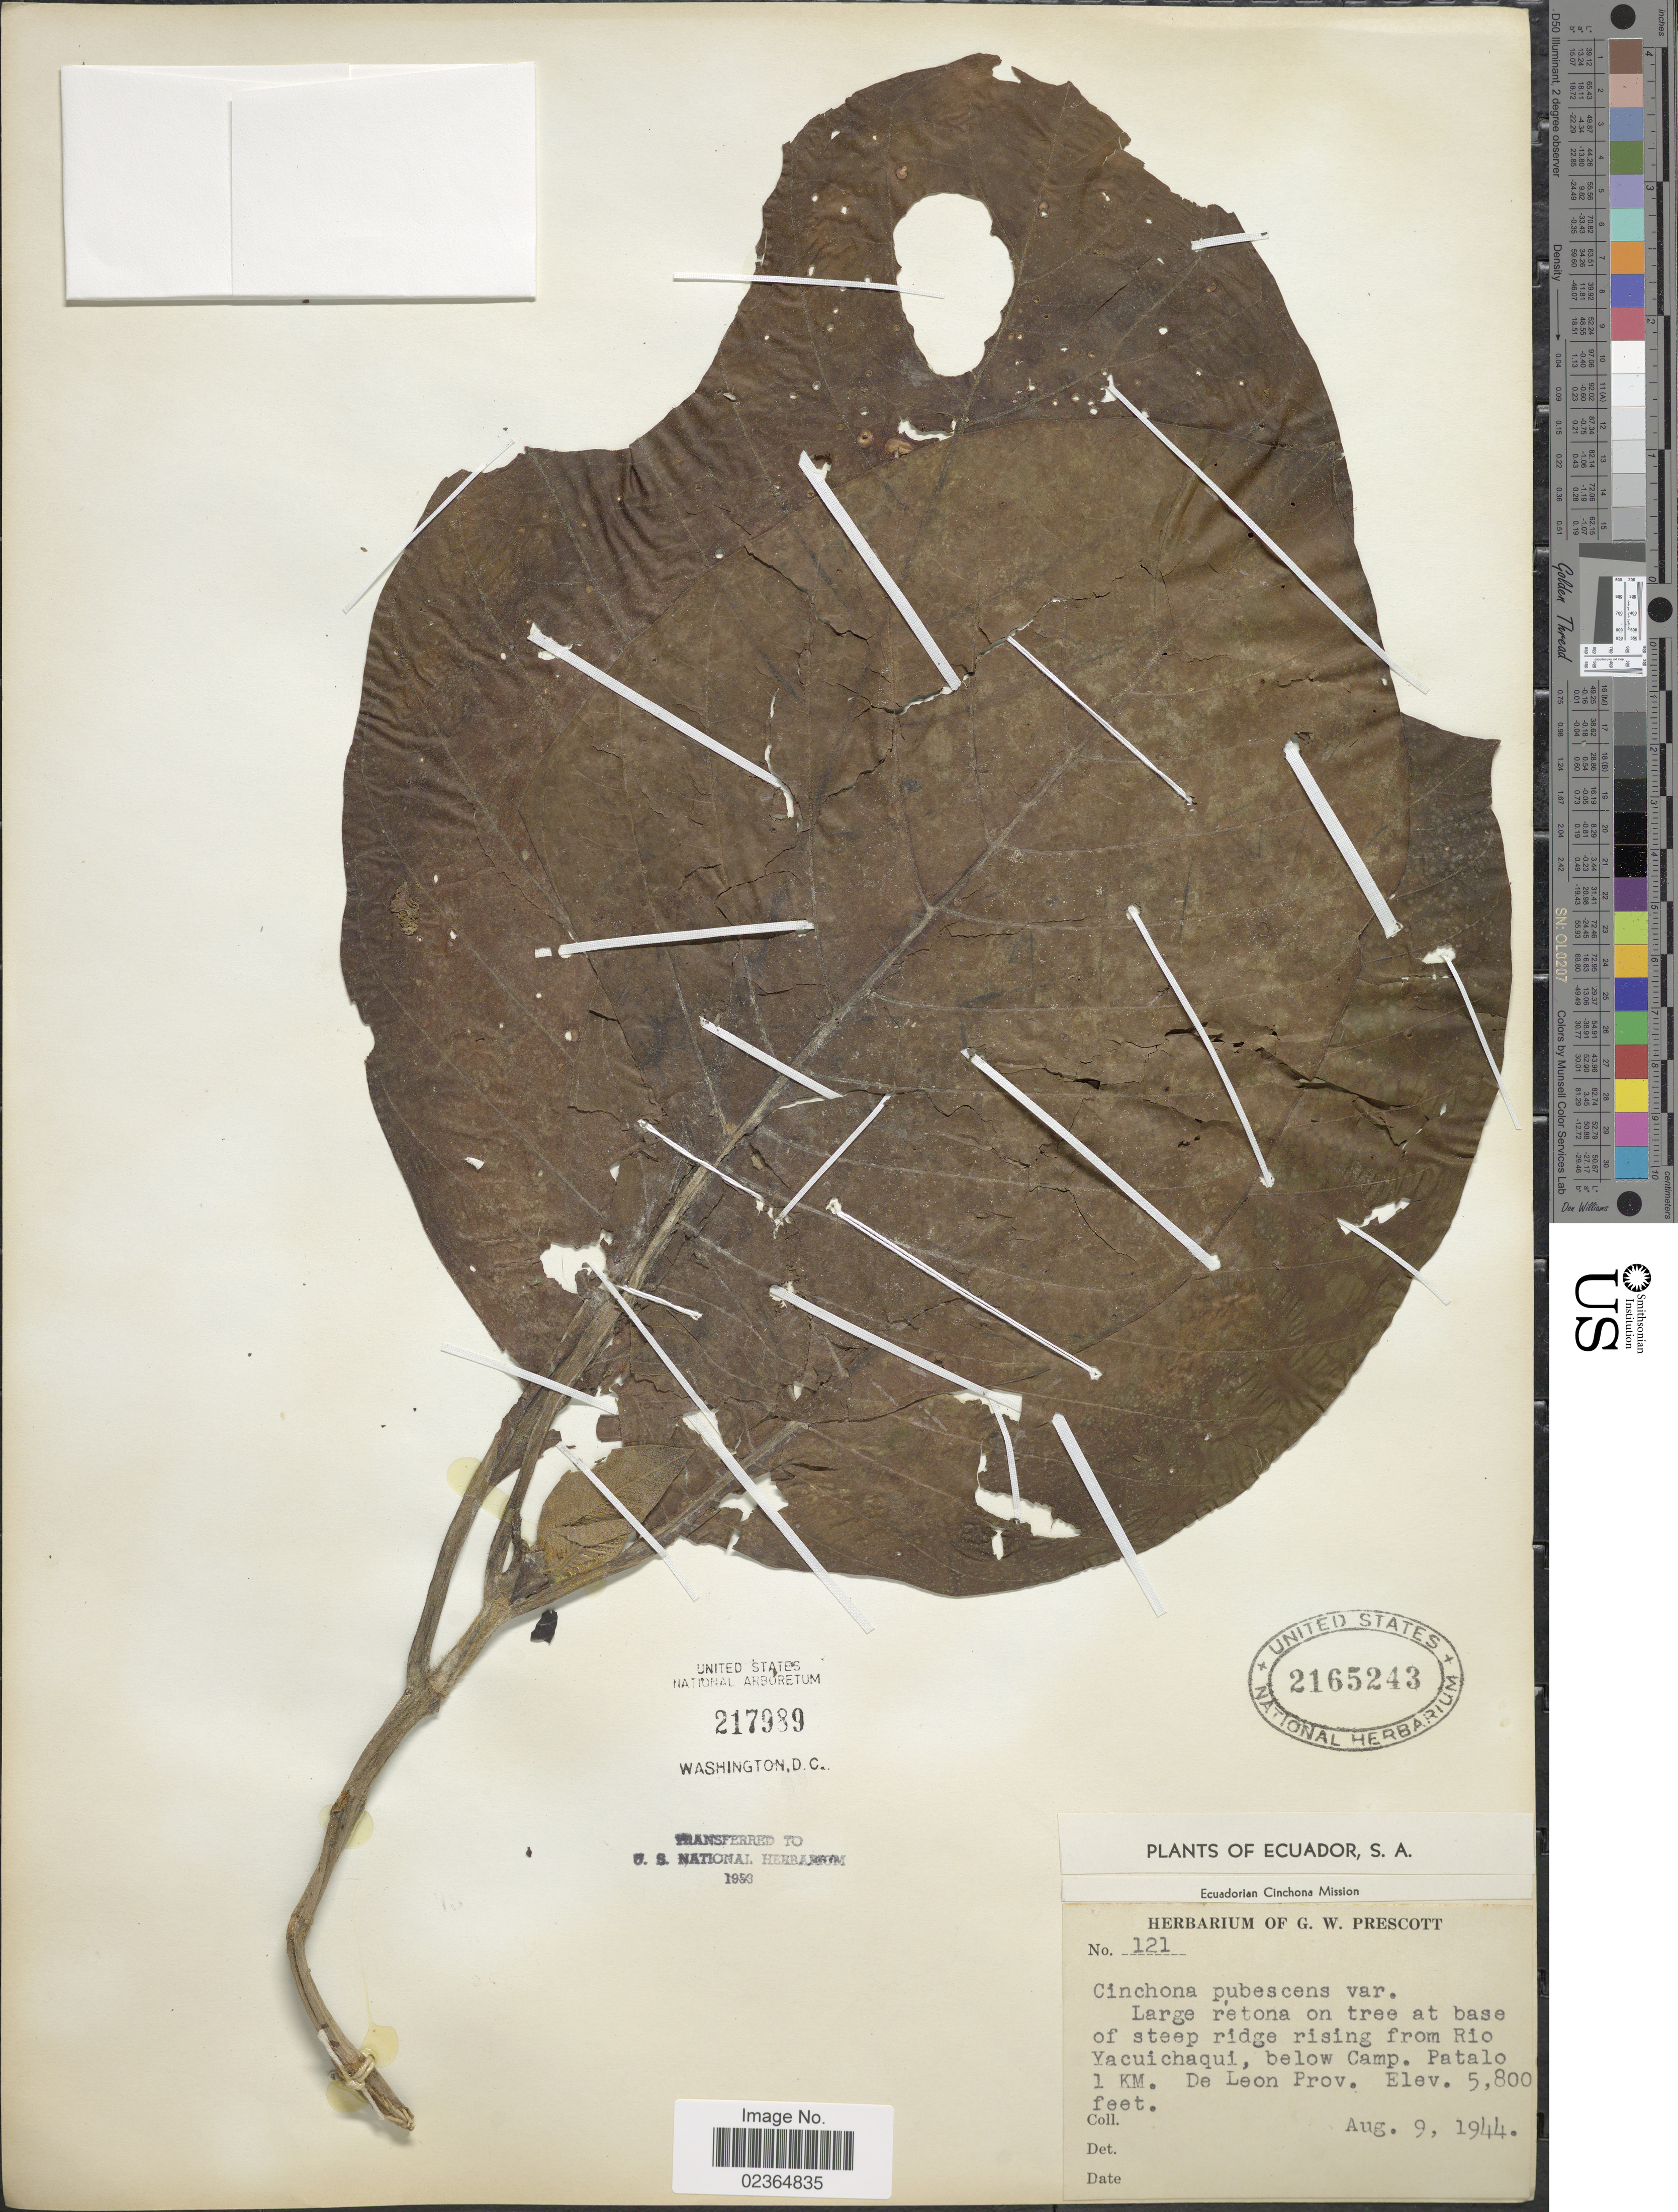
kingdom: Plantae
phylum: Tracheophyta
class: Magnoliopsida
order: Gentianales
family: Rubiaceae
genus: Cinchona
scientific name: Cinchona pubescens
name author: Vahl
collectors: ex herb. G. W. Prescott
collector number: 121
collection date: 1944-08-09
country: Ecuador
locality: From Rio Yacuichaqui, below Camp. Patalo 1 KM. De Leon Prov.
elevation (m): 1768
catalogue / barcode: US 2165243